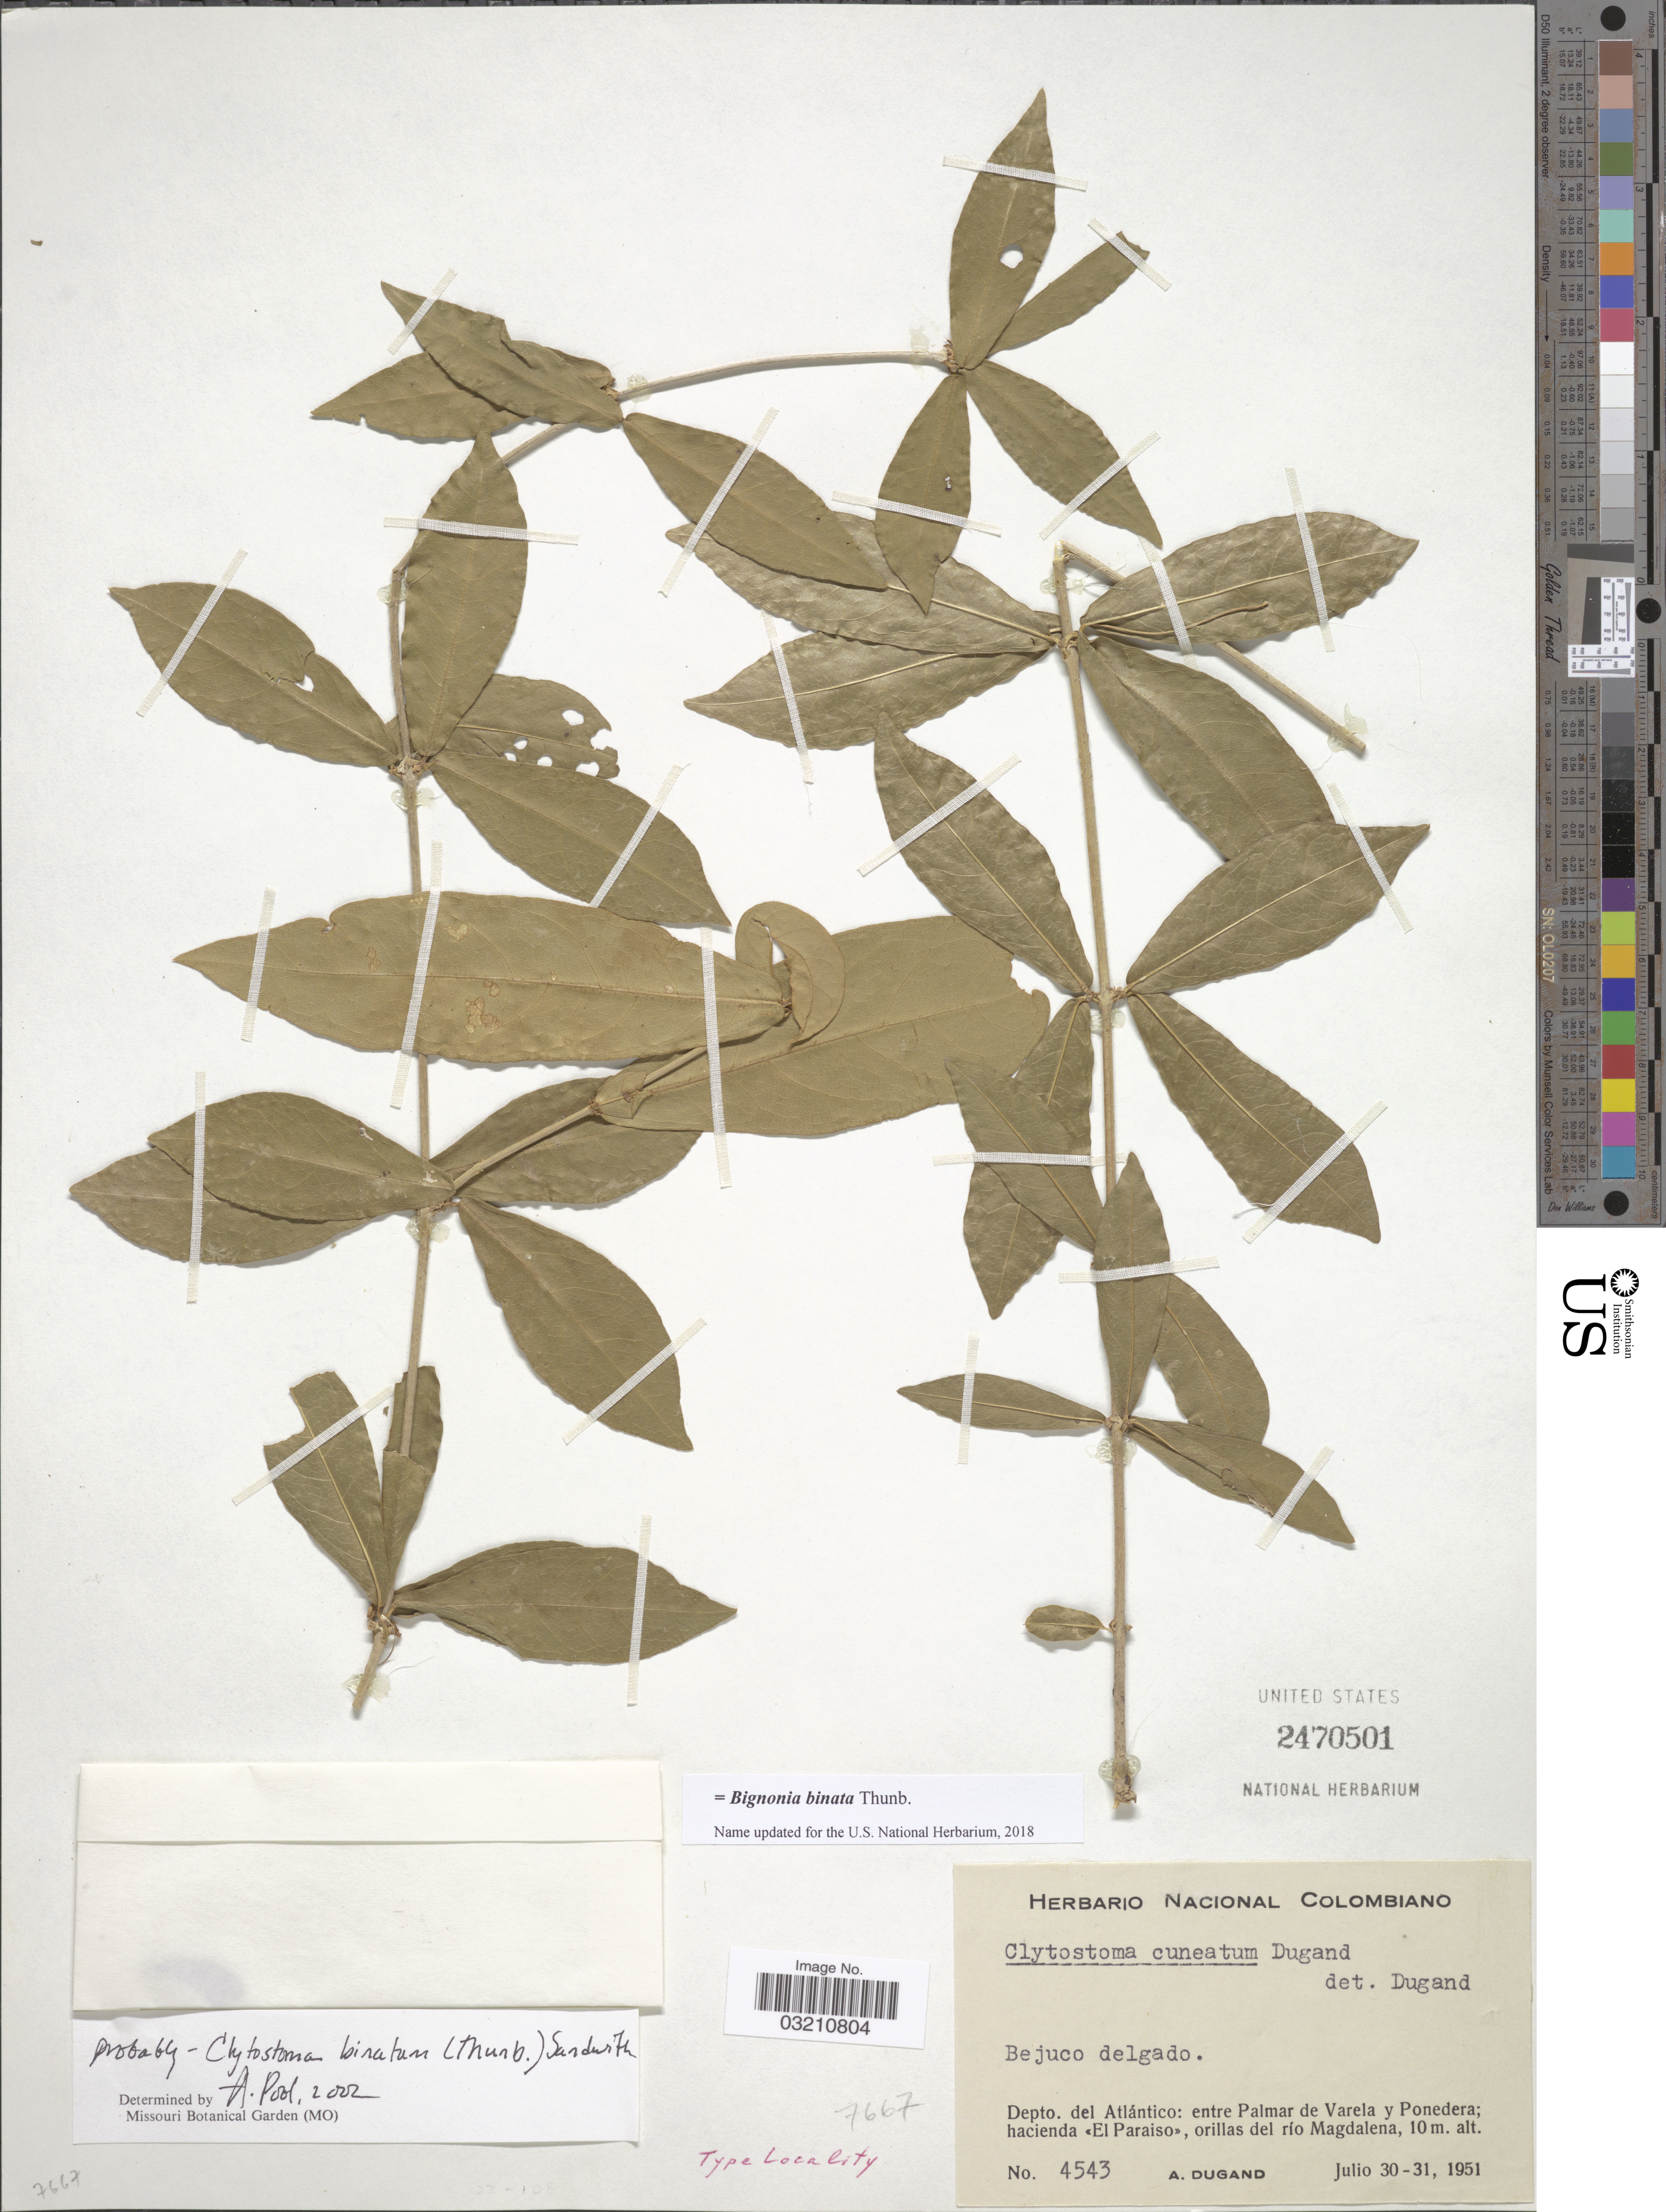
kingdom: Plantae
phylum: Tracheophyta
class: Magnoliopsida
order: Lamiales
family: Bignoniaceae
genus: Bignonia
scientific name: Bignonia binata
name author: Thunb.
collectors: A. Dugand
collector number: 4543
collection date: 1951-07-30/1951-07-31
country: Colombia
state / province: Atlántico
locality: Depto. del Atlántico: entre Palmar de Varela y Ponedera; haciendo «El Paraíso», orillas del río Magdalena.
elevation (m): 10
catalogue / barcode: US 2470501